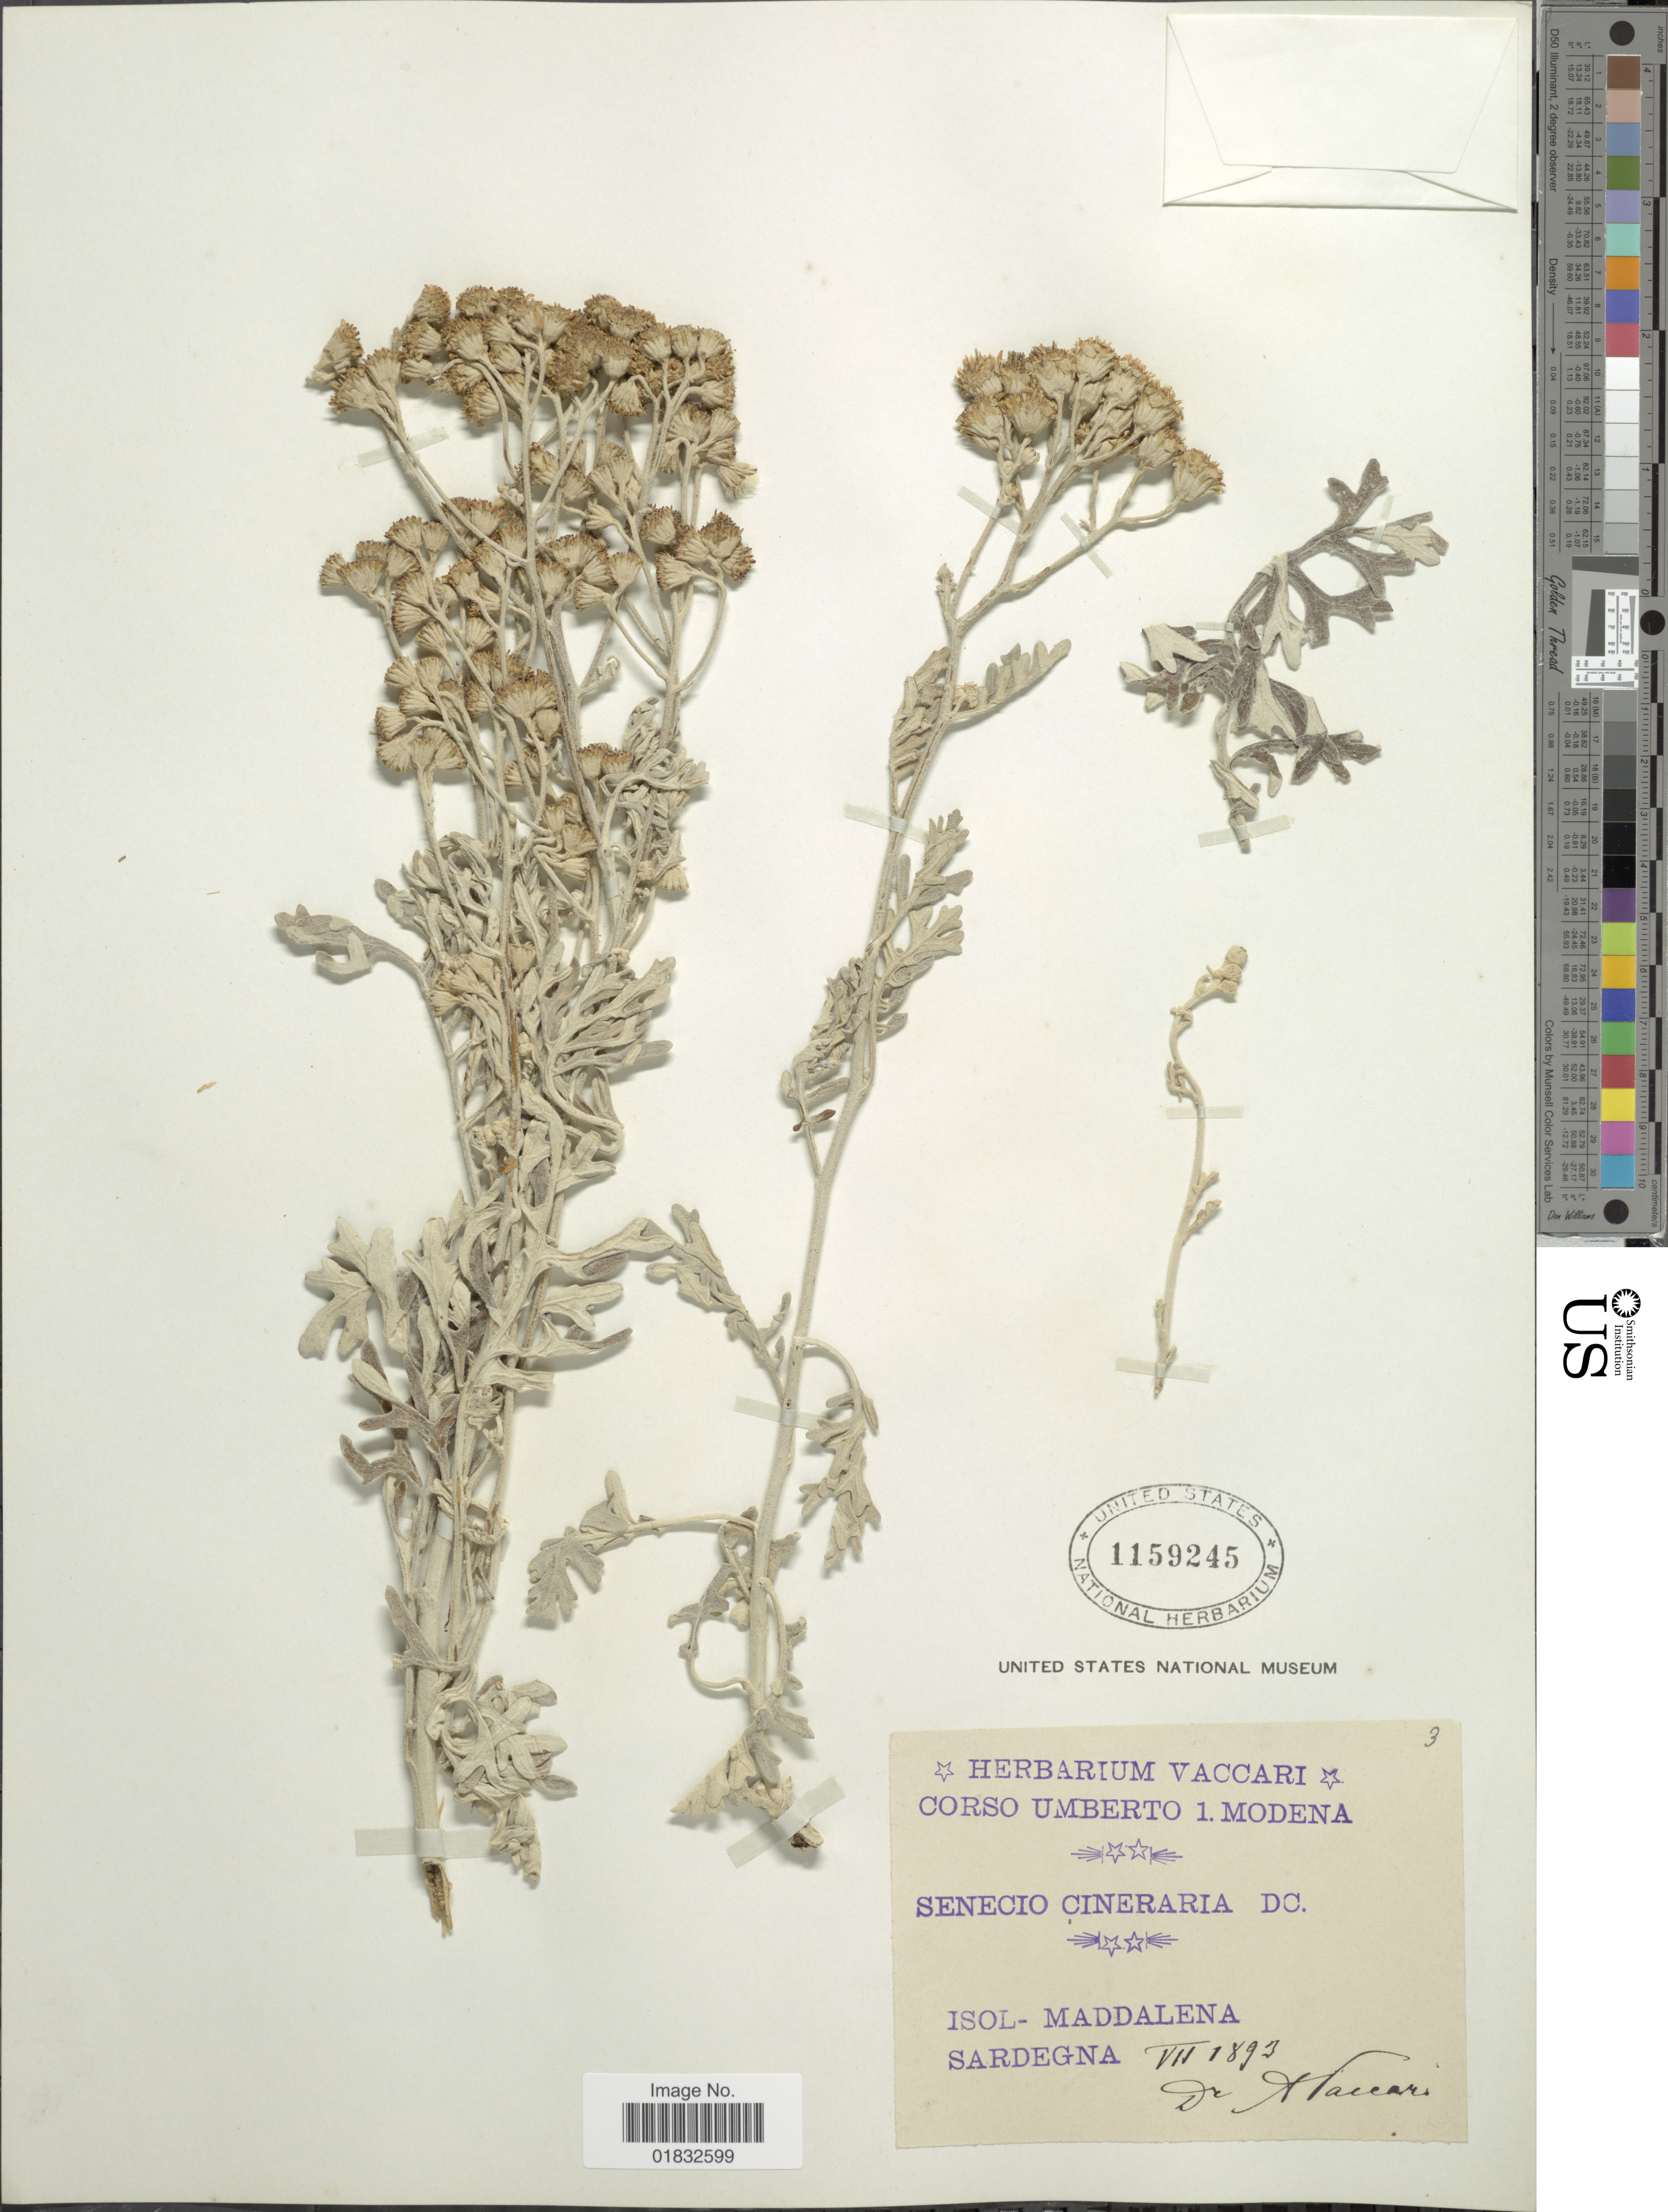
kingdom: Plantae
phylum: Tracheophyta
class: Magnoliopsida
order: Asterales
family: Asteraceae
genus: Jacobaea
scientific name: Jacobaea maritima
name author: (L.) Pelser & Meijden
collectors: A. Vaccari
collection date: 1893-07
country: Italy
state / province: Sardegna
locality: Isol-Maddalena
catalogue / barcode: US 1159245